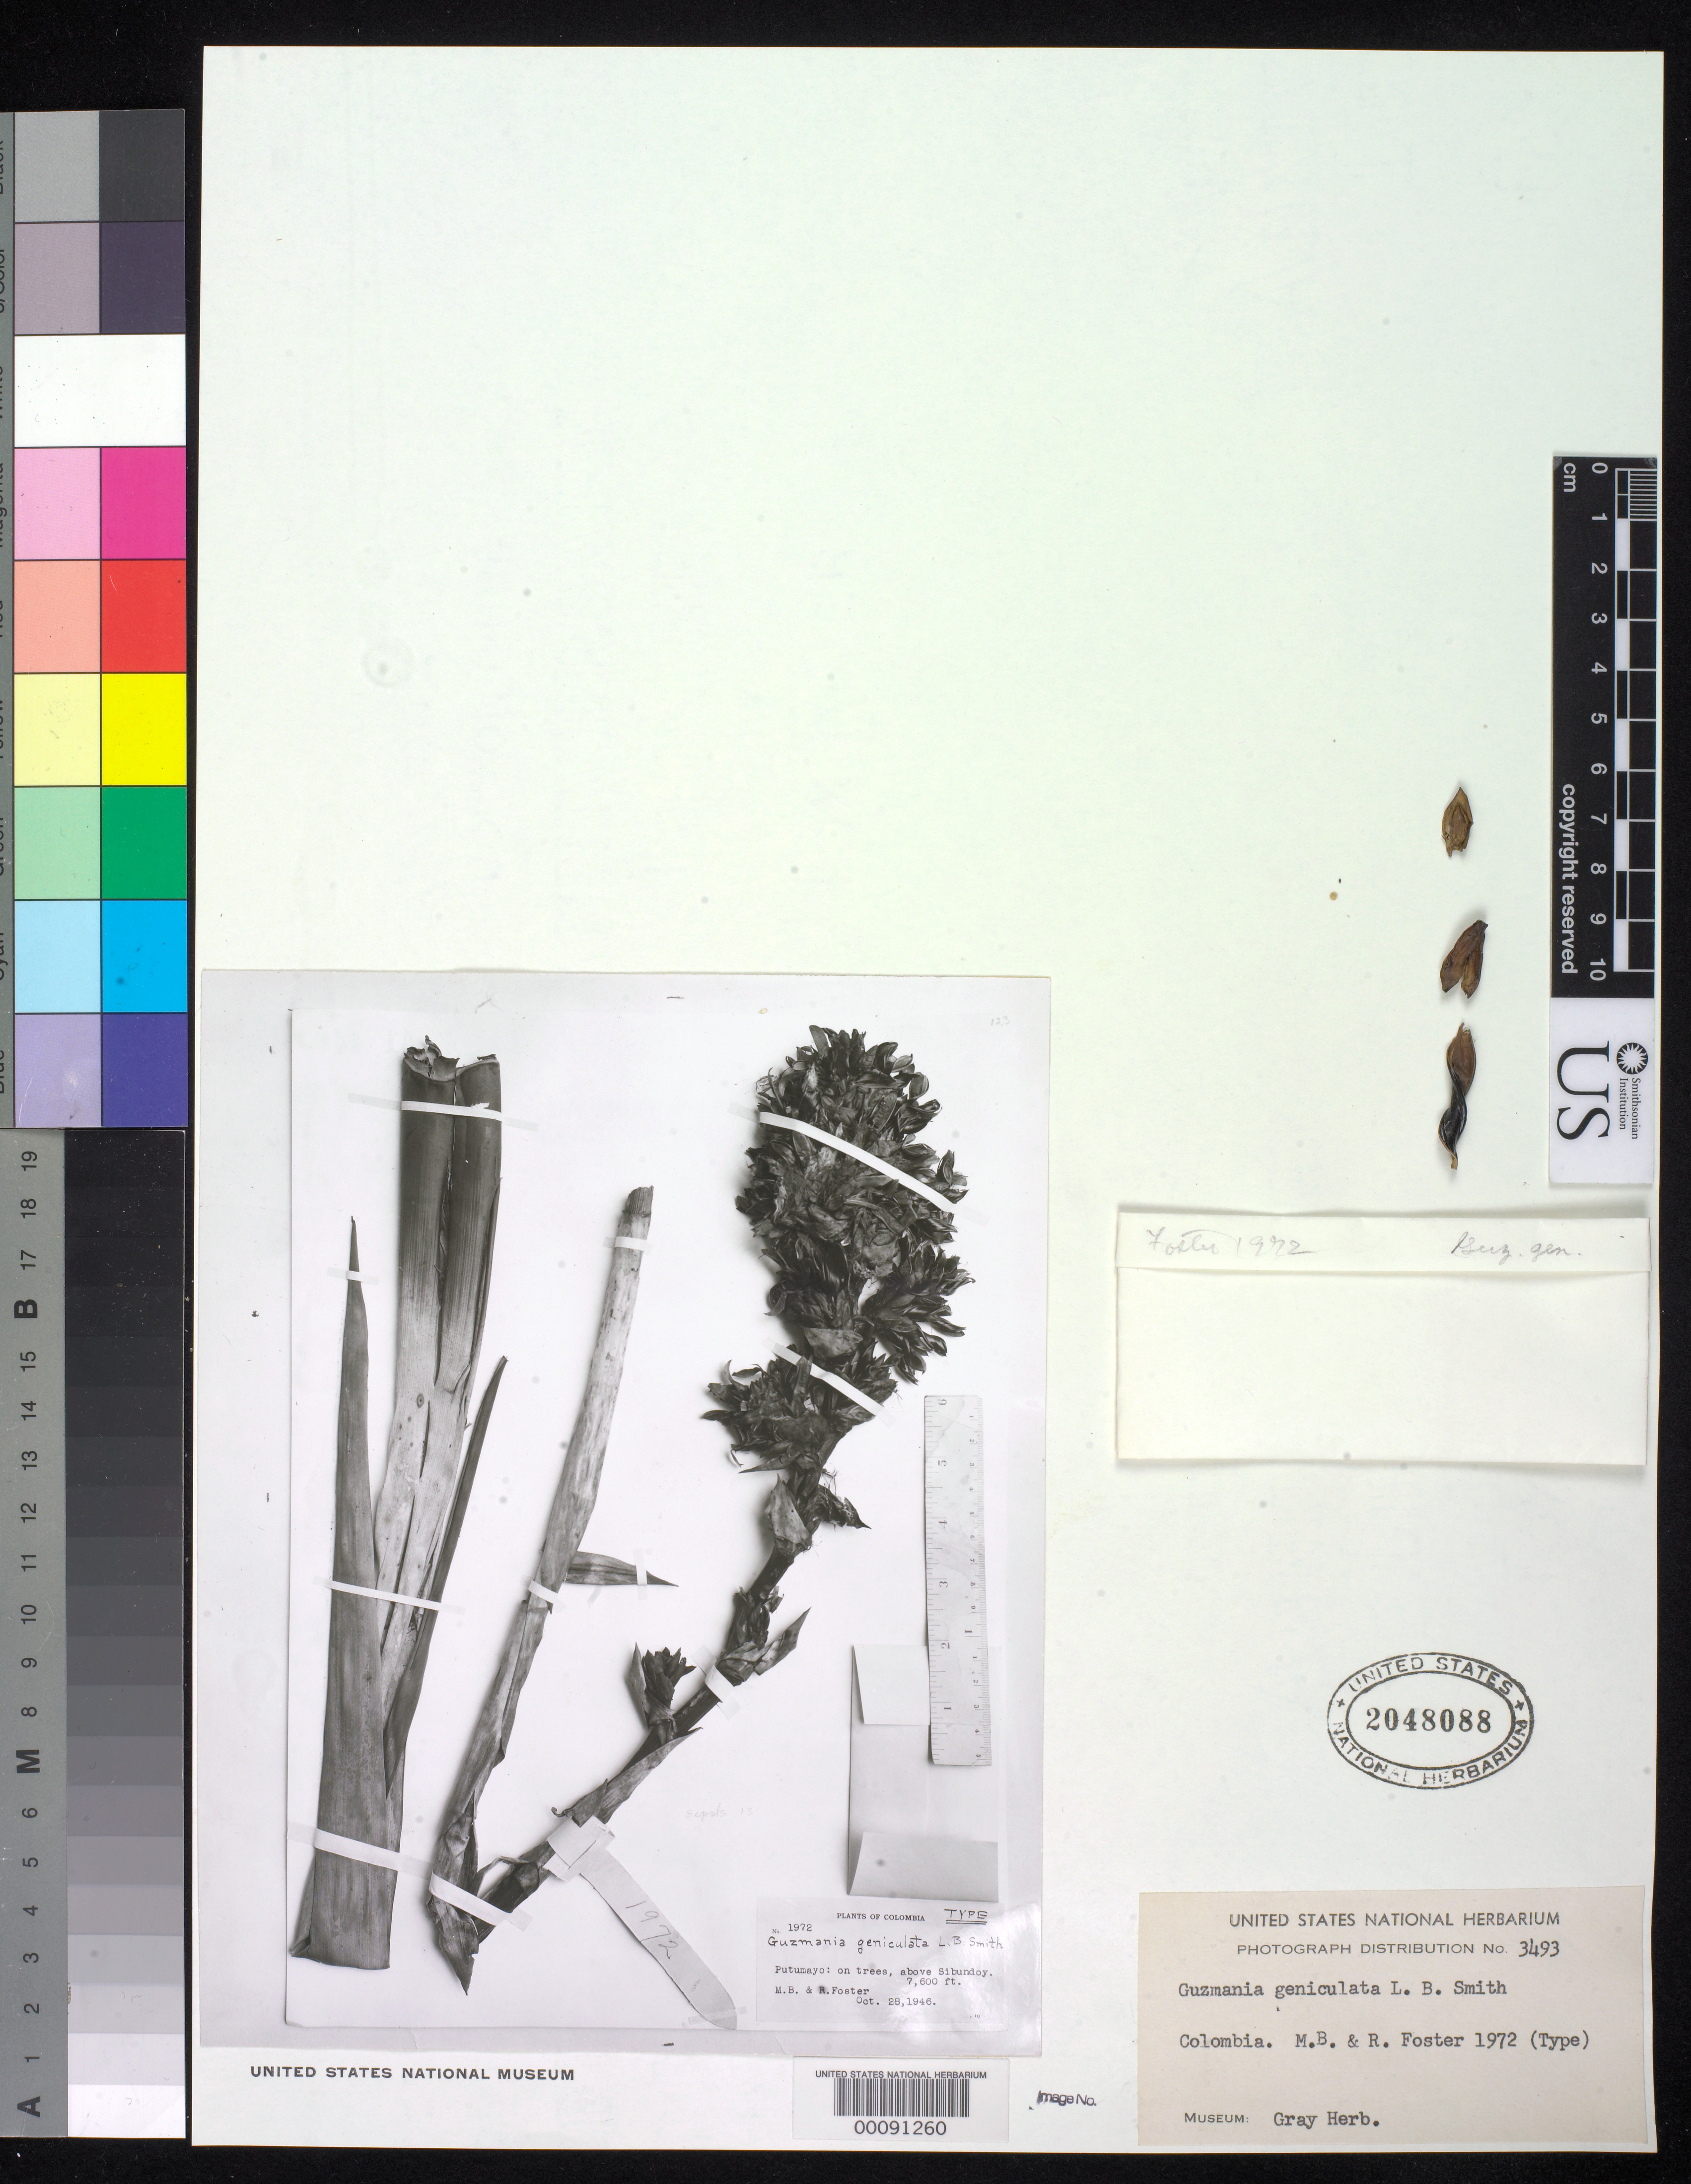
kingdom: Plantae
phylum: Tracheophyta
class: Liliopsida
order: Poales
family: Bromeliaceae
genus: Guzmania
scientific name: Guzmania geniculata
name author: L.B. Sm.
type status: Isotype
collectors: M. B. Foster & R. C. Foster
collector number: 1972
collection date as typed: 28 Oct 1946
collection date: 1946-10-28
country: Colombia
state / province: Putumayo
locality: Above Sibundoy.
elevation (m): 2280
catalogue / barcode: US 2048088